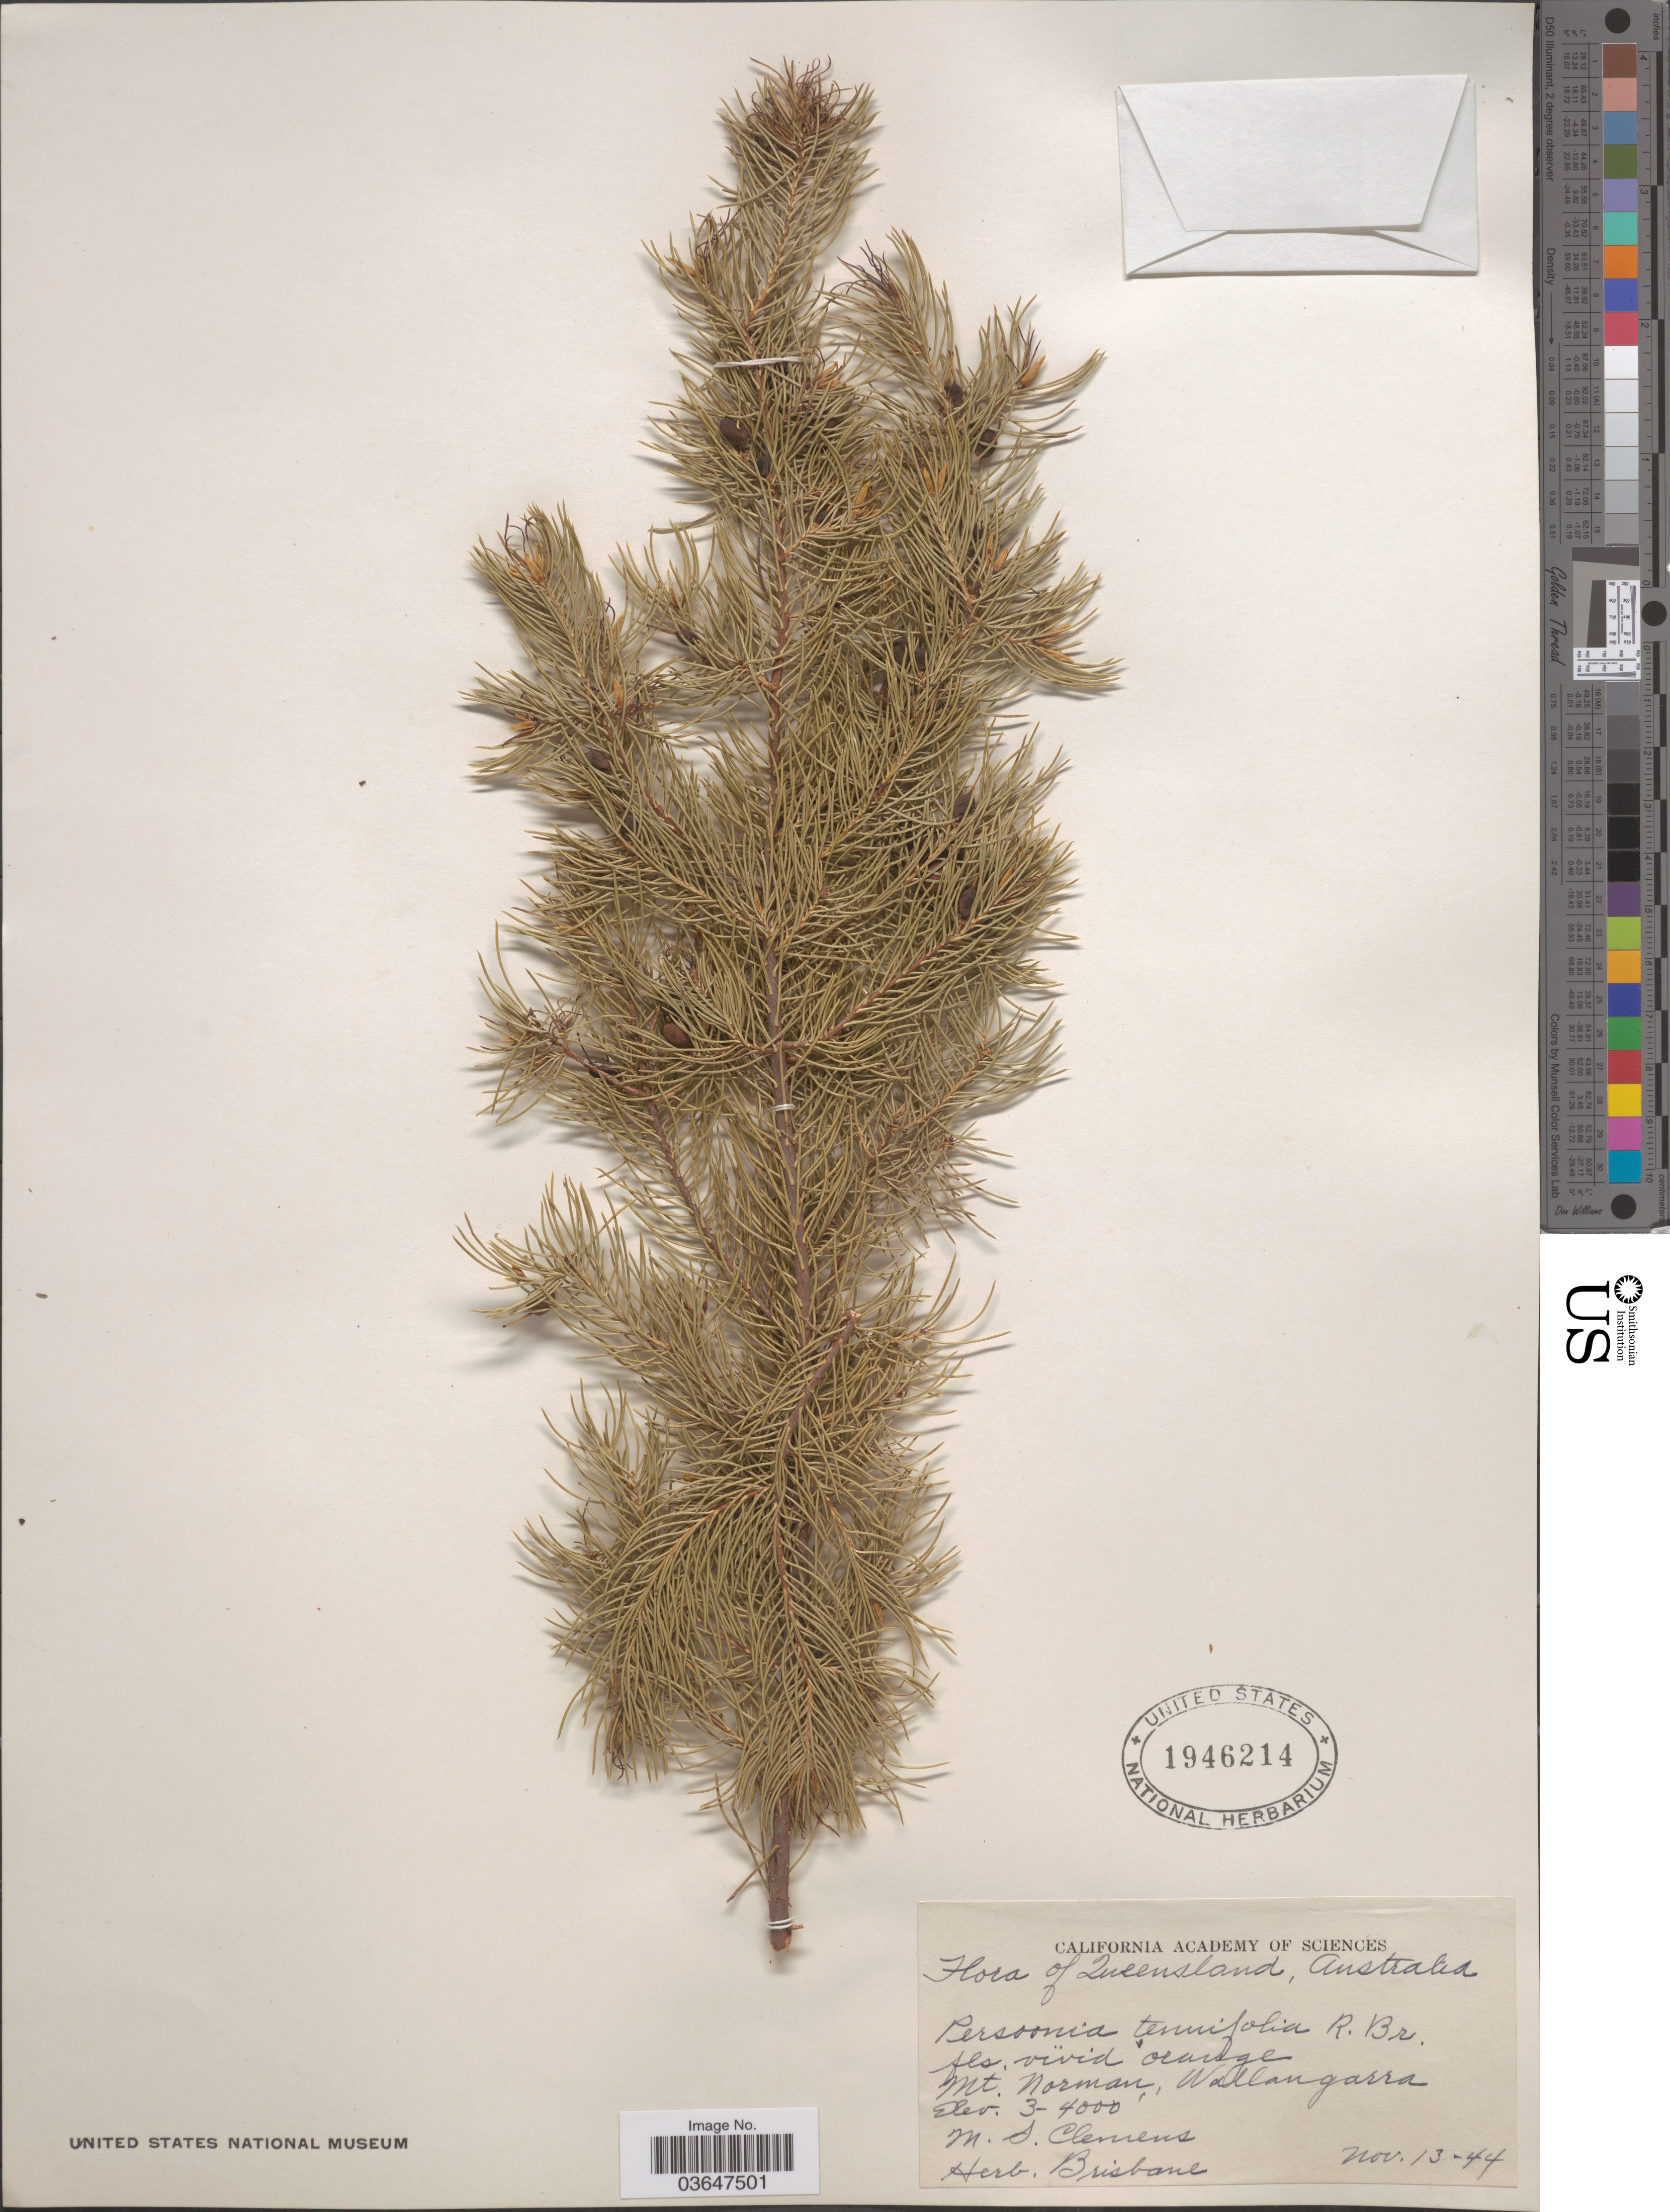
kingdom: Plantae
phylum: Tracheophyta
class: Magnoliopsida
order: Proteales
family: Proteaceae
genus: Persoonia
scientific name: Persoonia tenuifolia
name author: R. Br.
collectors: M. S. Clemens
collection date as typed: Transcribed d/m/y: 13/11/44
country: Australia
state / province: Queensland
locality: Mt. Norman, Wallangarra.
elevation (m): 914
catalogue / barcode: US 1946214